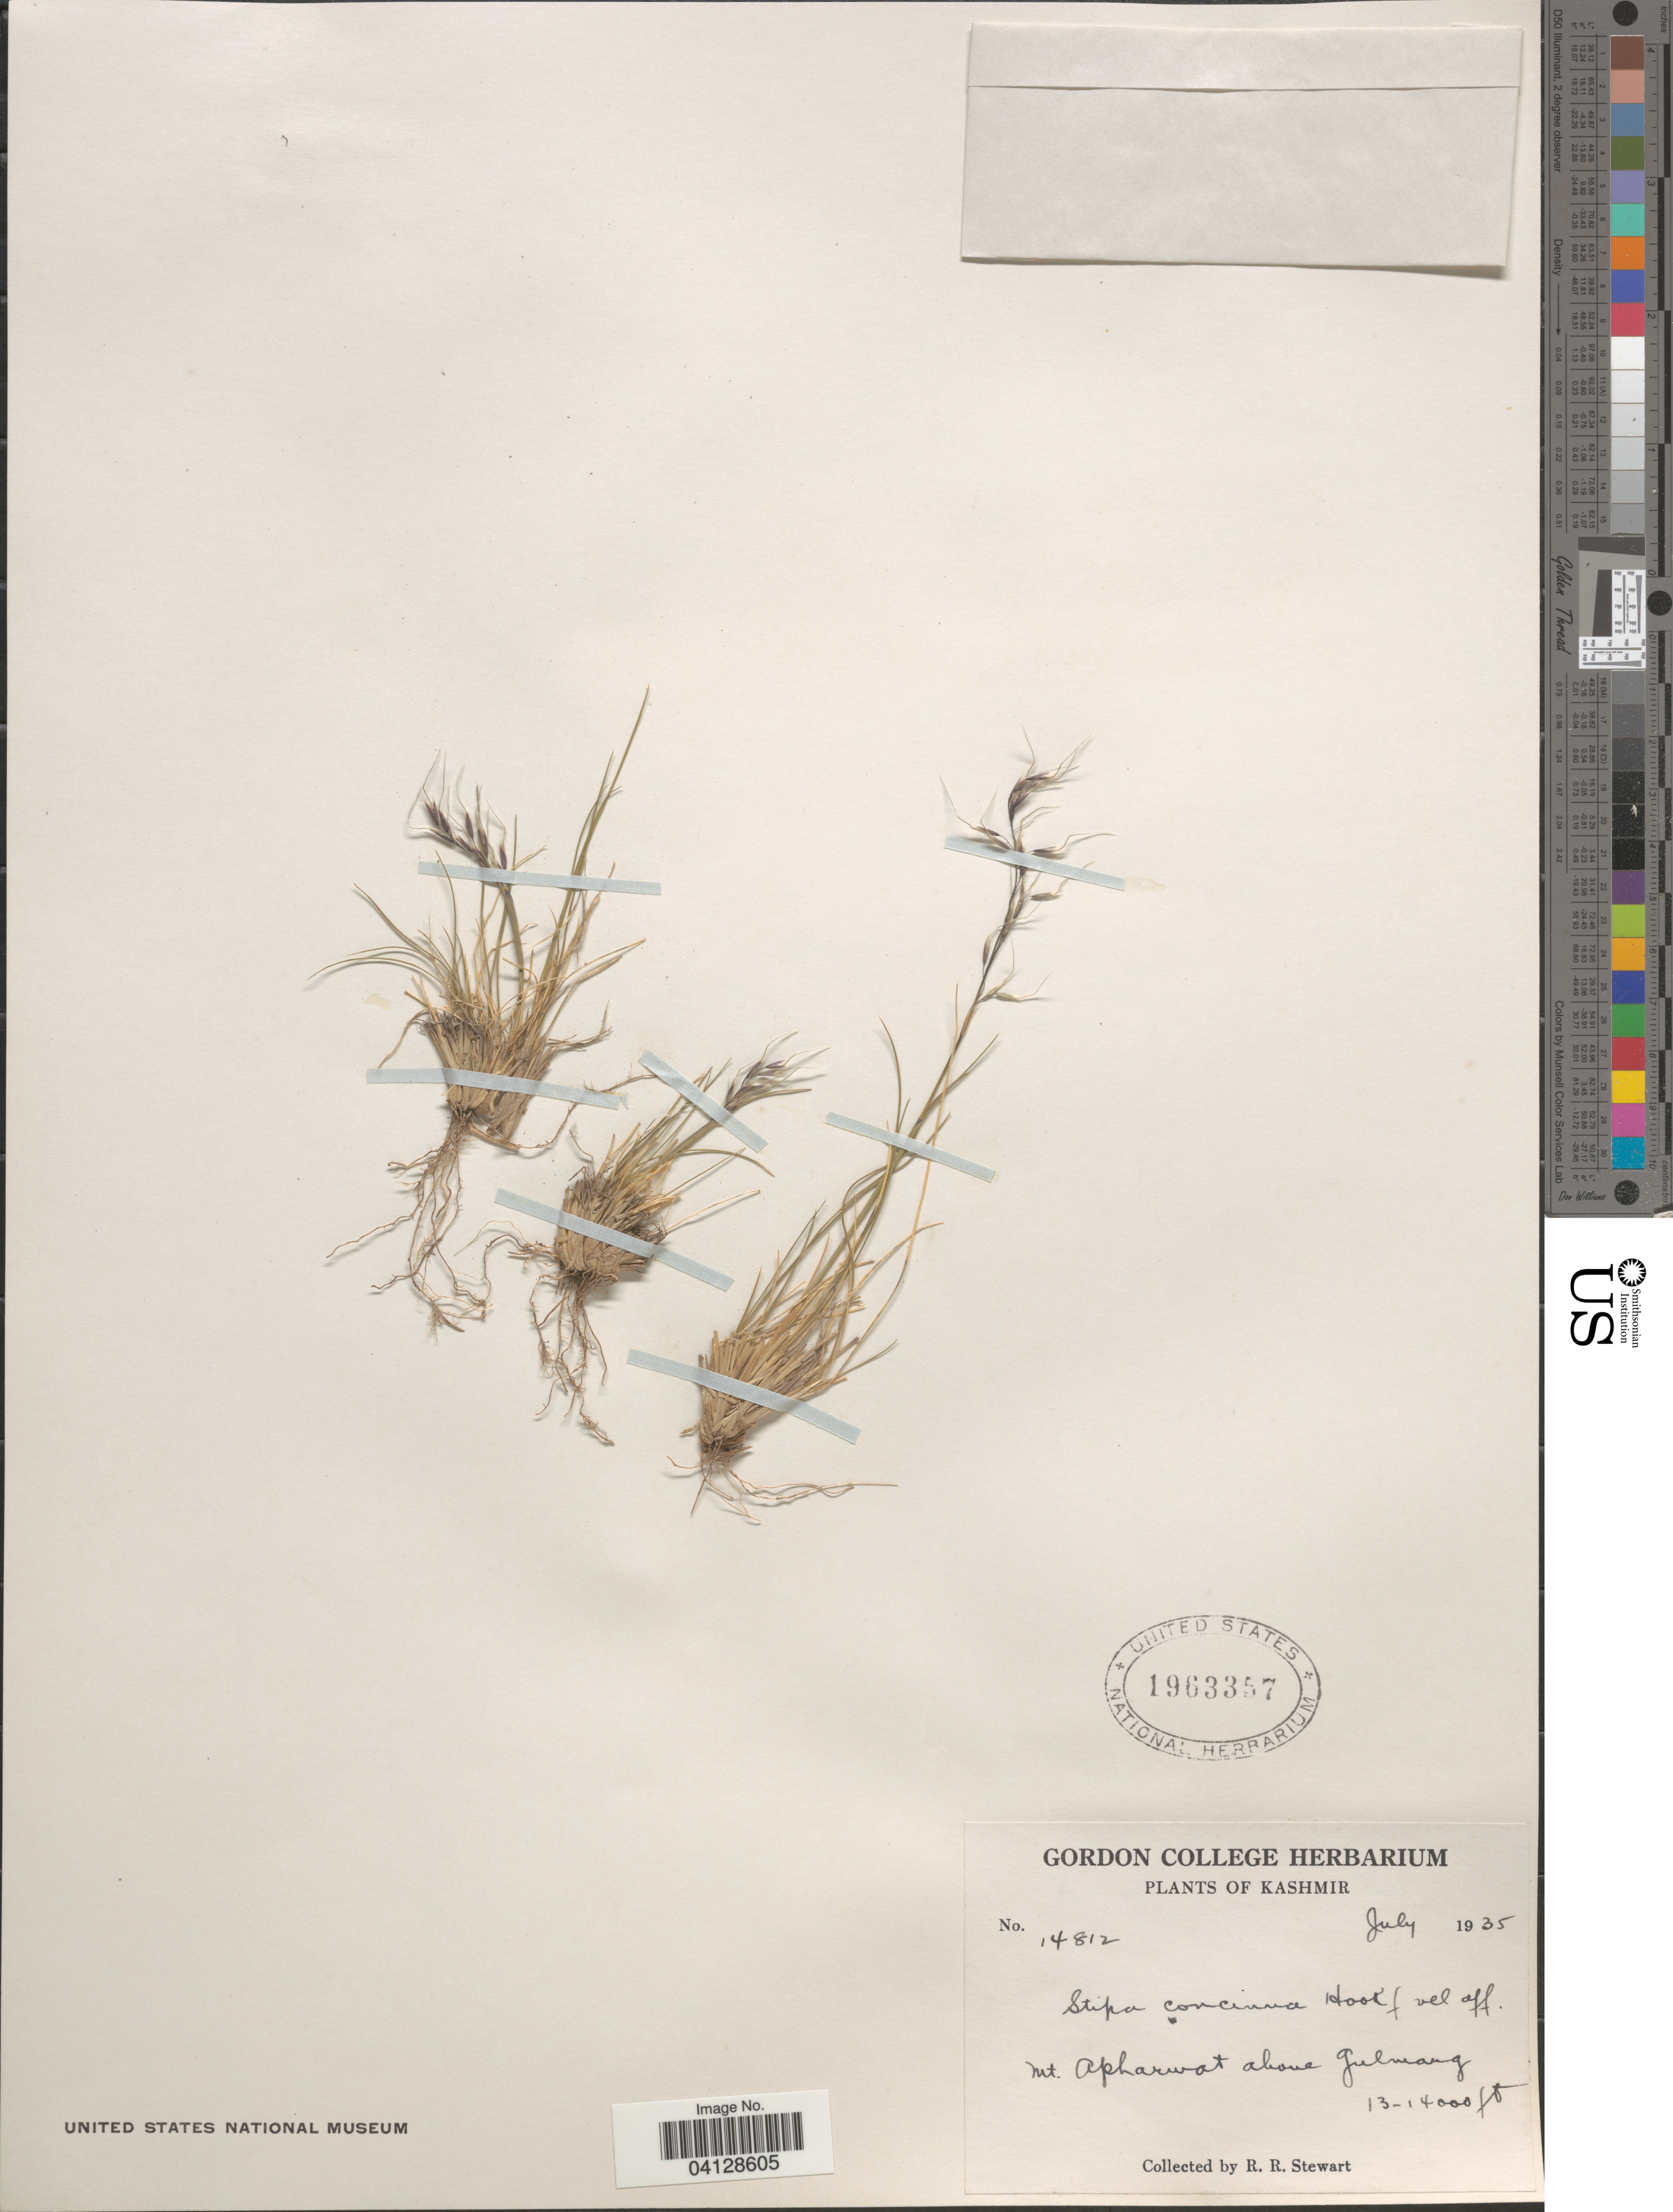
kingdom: Plantae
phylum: Tracheophyta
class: Liliopsida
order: Poales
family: Poaceae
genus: Stipa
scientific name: Stipa concinna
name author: Hook. f.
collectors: R. Stewart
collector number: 14812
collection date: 1935-07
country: India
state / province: Jammu and Kashmir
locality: Kashmir. Mt. Apharwat above Gulmarg.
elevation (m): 3962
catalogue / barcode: US 1963357